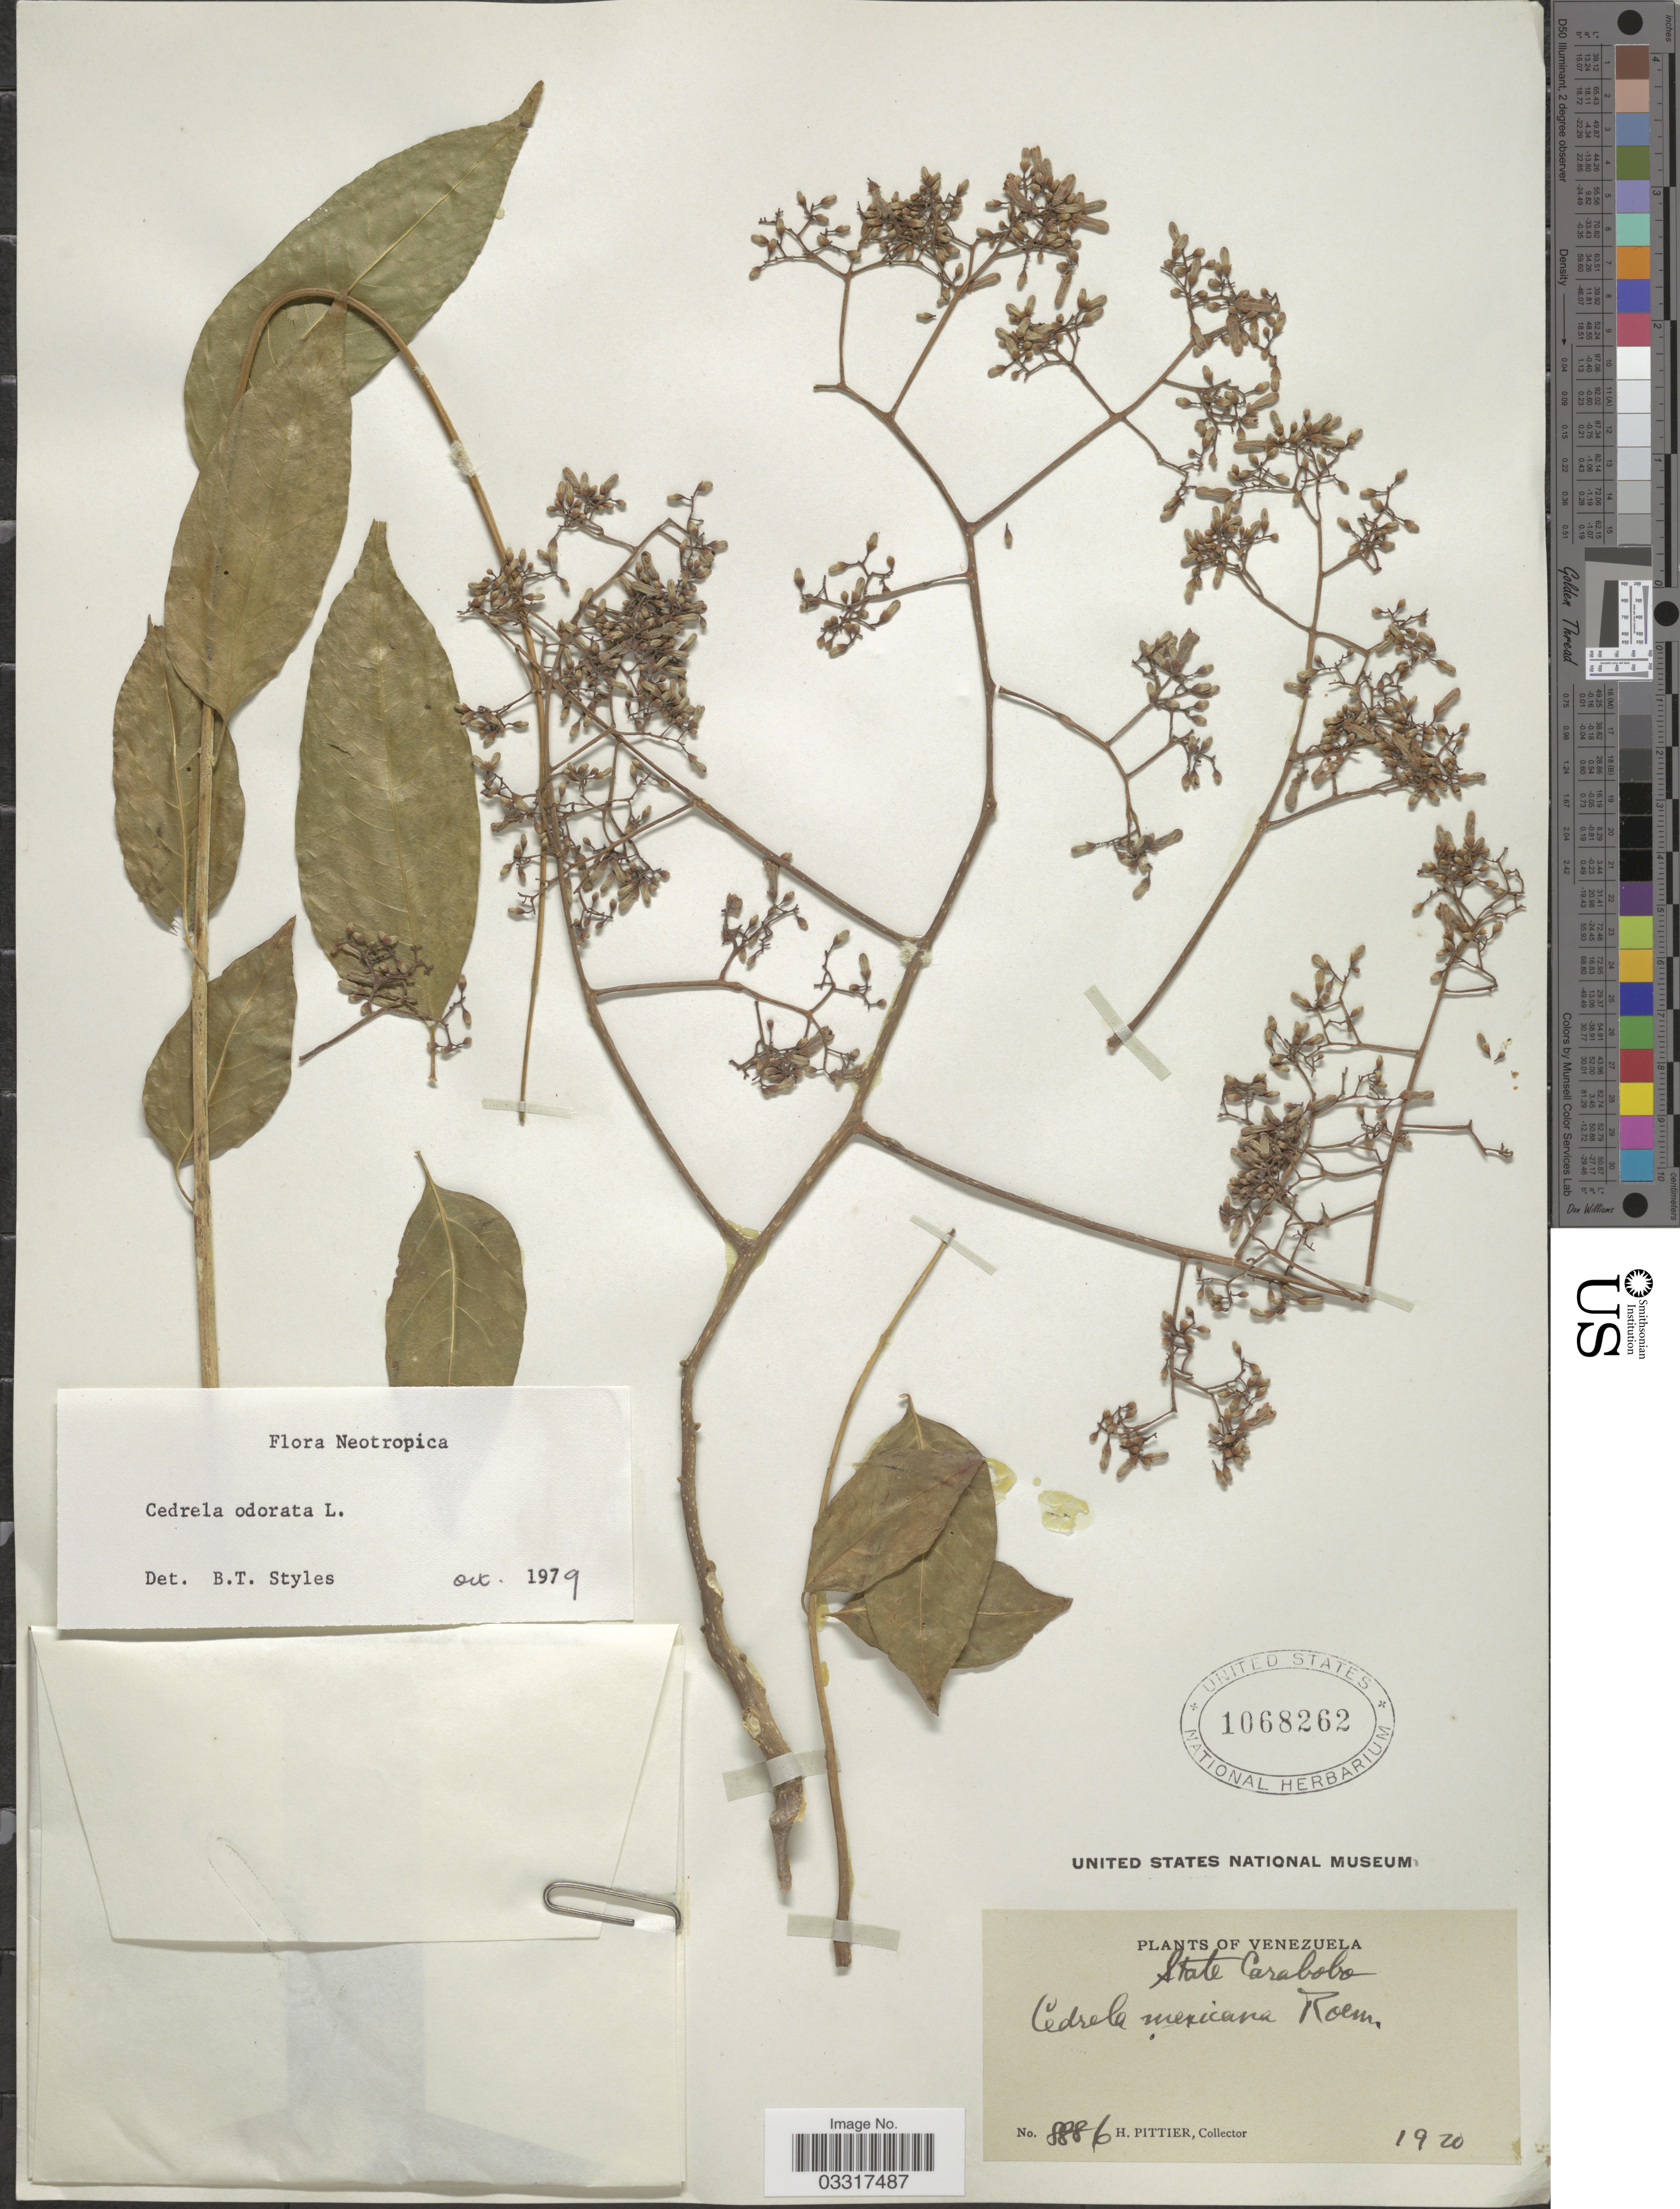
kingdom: Plantae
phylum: Tracheophyta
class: Magnoliopsida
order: Sapindales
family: Meliaceae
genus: Cedrela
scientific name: Cedrela odorata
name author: L.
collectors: H. F. Pittier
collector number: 8886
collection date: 1920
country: Venezuela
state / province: Carabobo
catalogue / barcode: US 1068262